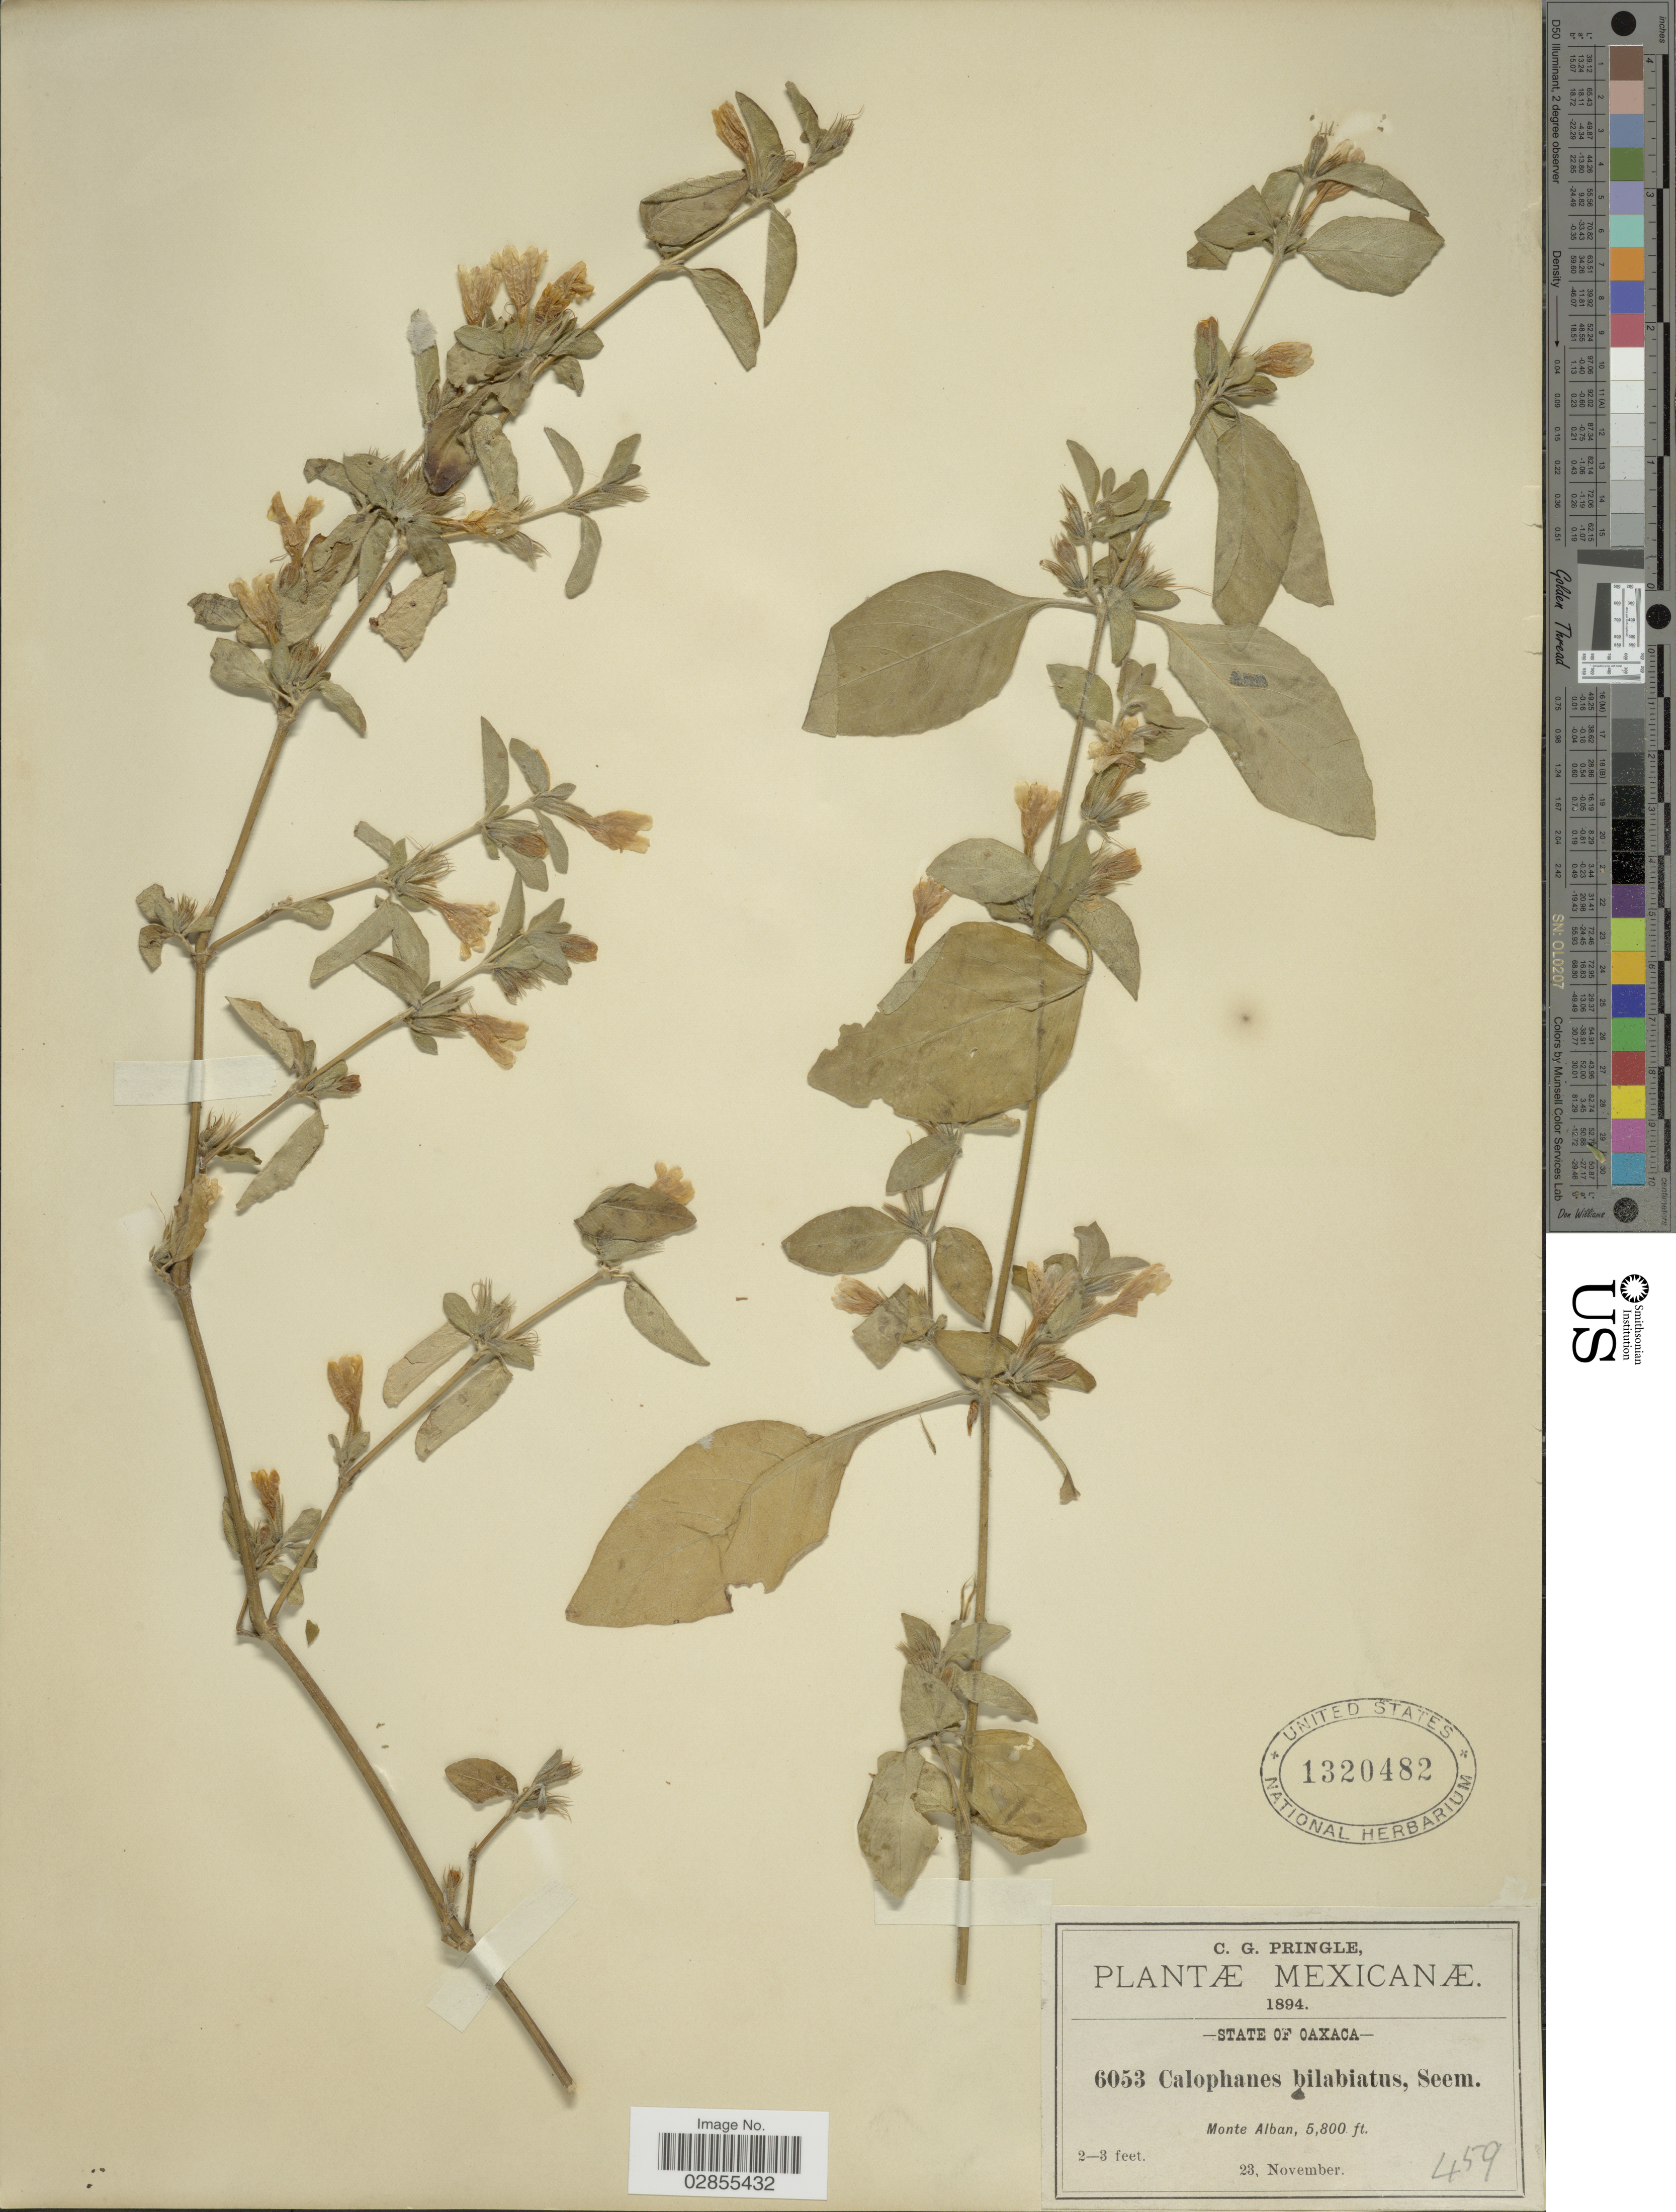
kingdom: Plantae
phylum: Tracheophyta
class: Magnoliopsida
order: Lamiales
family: Acanthaceae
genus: Dyschoriste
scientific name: Dyschoriste hirsutissima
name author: (Nees) Kuntze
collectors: C. G. Pringle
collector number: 459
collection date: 1894-11-23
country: Mexico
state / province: Oaxaca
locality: Monte Alban.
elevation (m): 1768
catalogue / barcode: US 1320482